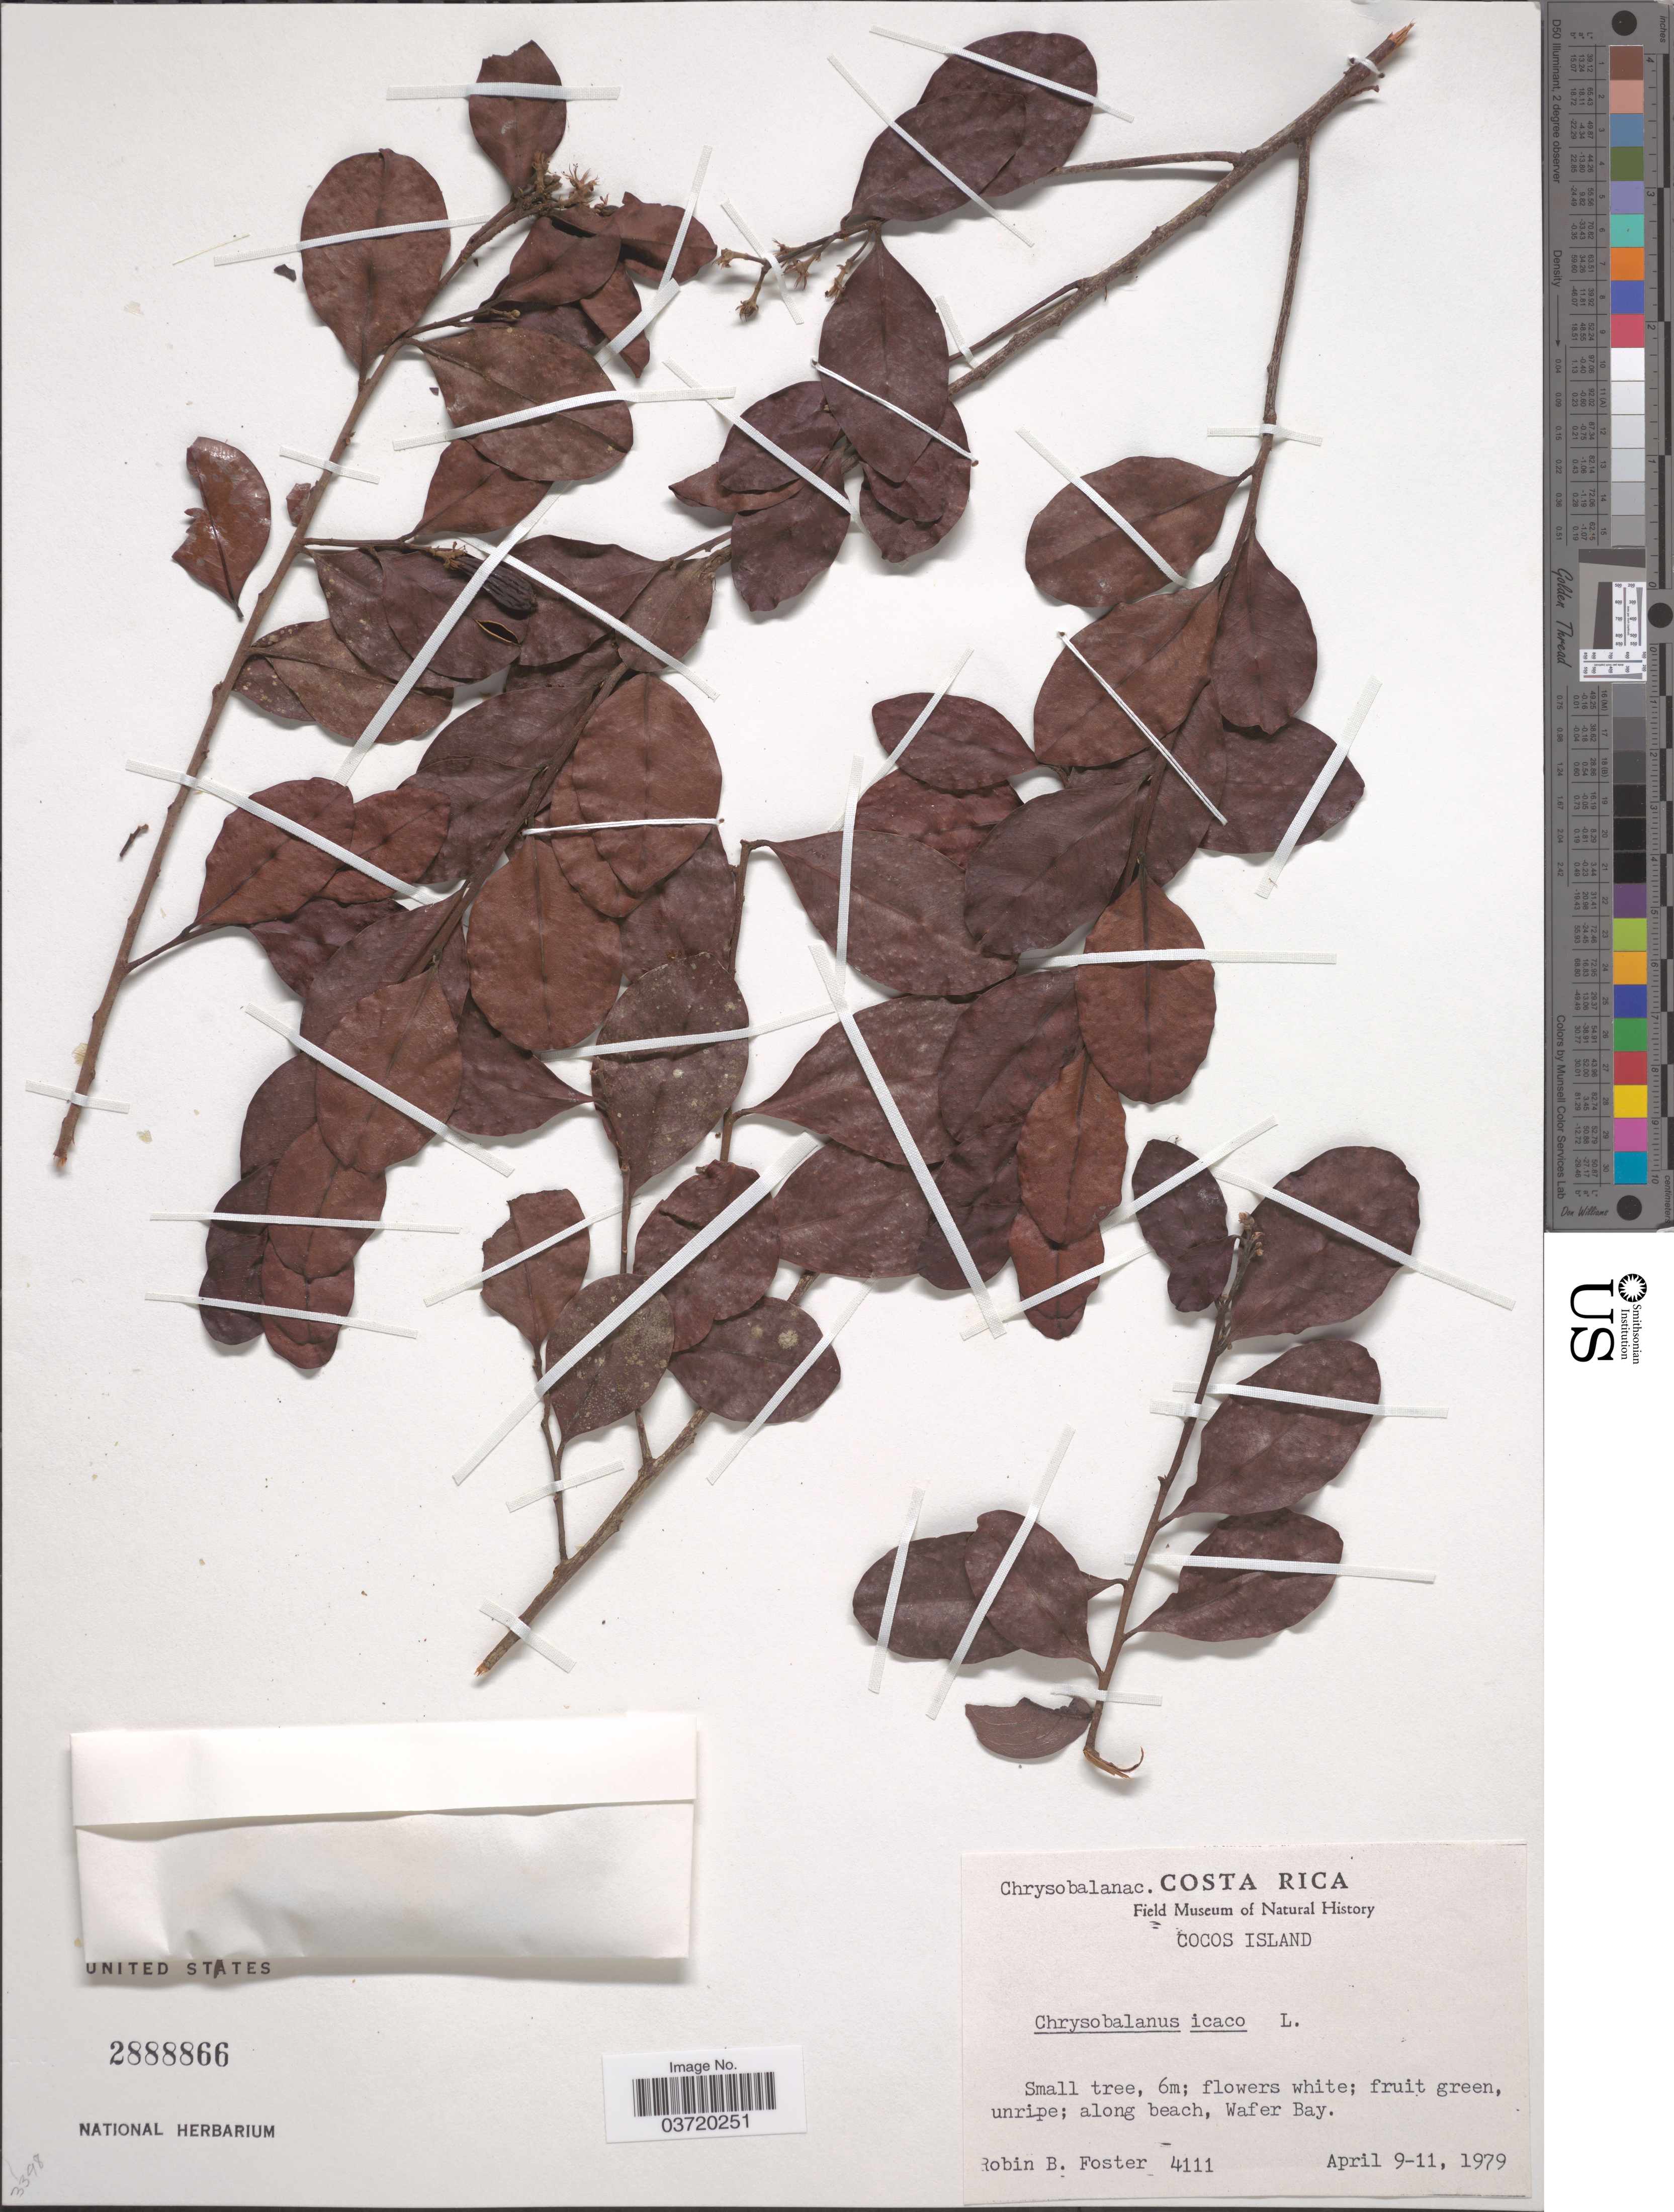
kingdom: Plantae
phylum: Tracheophyta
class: Magnoliopsida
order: Malpighiales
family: Chrysobalanaceae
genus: Chrysobalanus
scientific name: Chrysobalanus icaco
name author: L.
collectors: R. B. Foster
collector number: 4111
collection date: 1979-04-09/1979-04-11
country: Costa Rica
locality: Cocos Island. Along beach, Wafer Bay.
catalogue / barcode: US 2888866